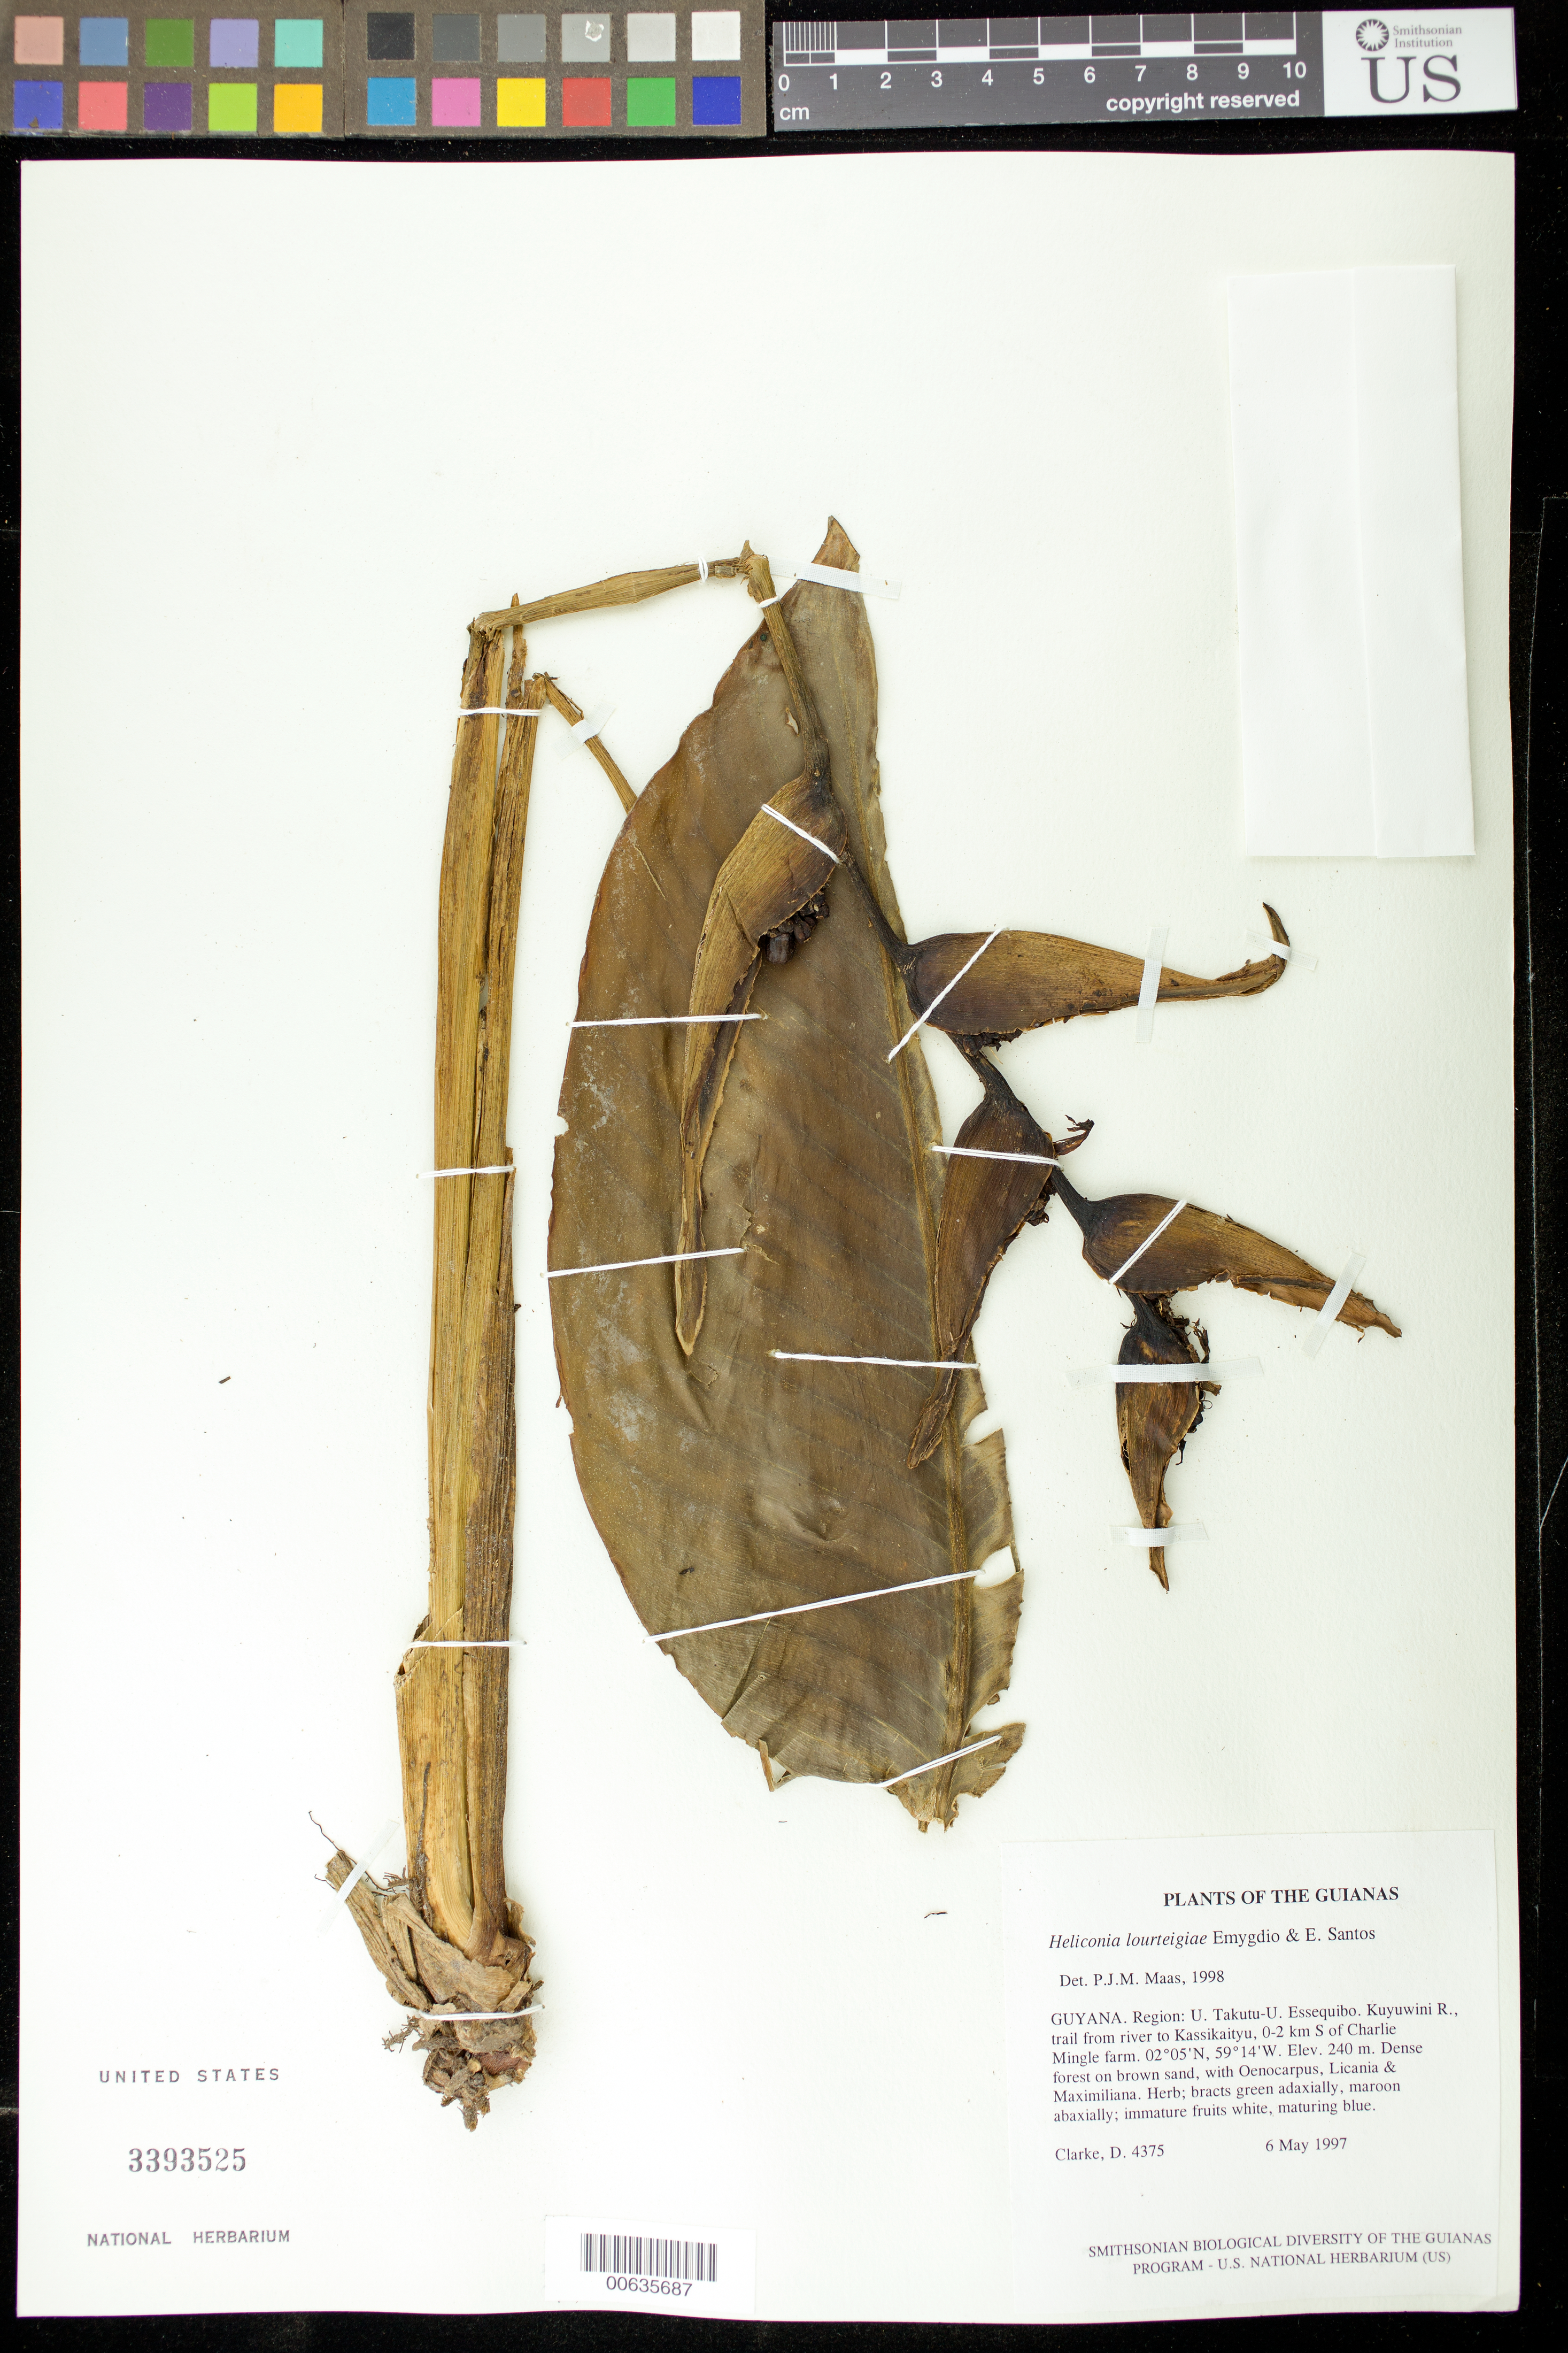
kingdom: Plantae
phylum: Tracheophyta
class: Liliopsida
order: Zingiberales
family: Heliconiaceae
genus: Heliconia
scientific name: Heliconia lourteigiae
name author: Emygdio & E. Santos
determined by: Maas, Paul J. M.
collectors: H. D. Clarke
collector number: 4375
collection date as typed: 6 May 1997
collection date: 1997-05-06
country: Guyana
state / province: U. Takutu-U. Essequibo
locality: Kuyuwini R., trail from river to Kassikaityu, 0-2 km S of Charlie Mingle farm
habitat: Dense forest on brown sand, with Oenocarpus, Licania & Maximiliana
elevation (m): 240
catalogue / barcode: US 3393525